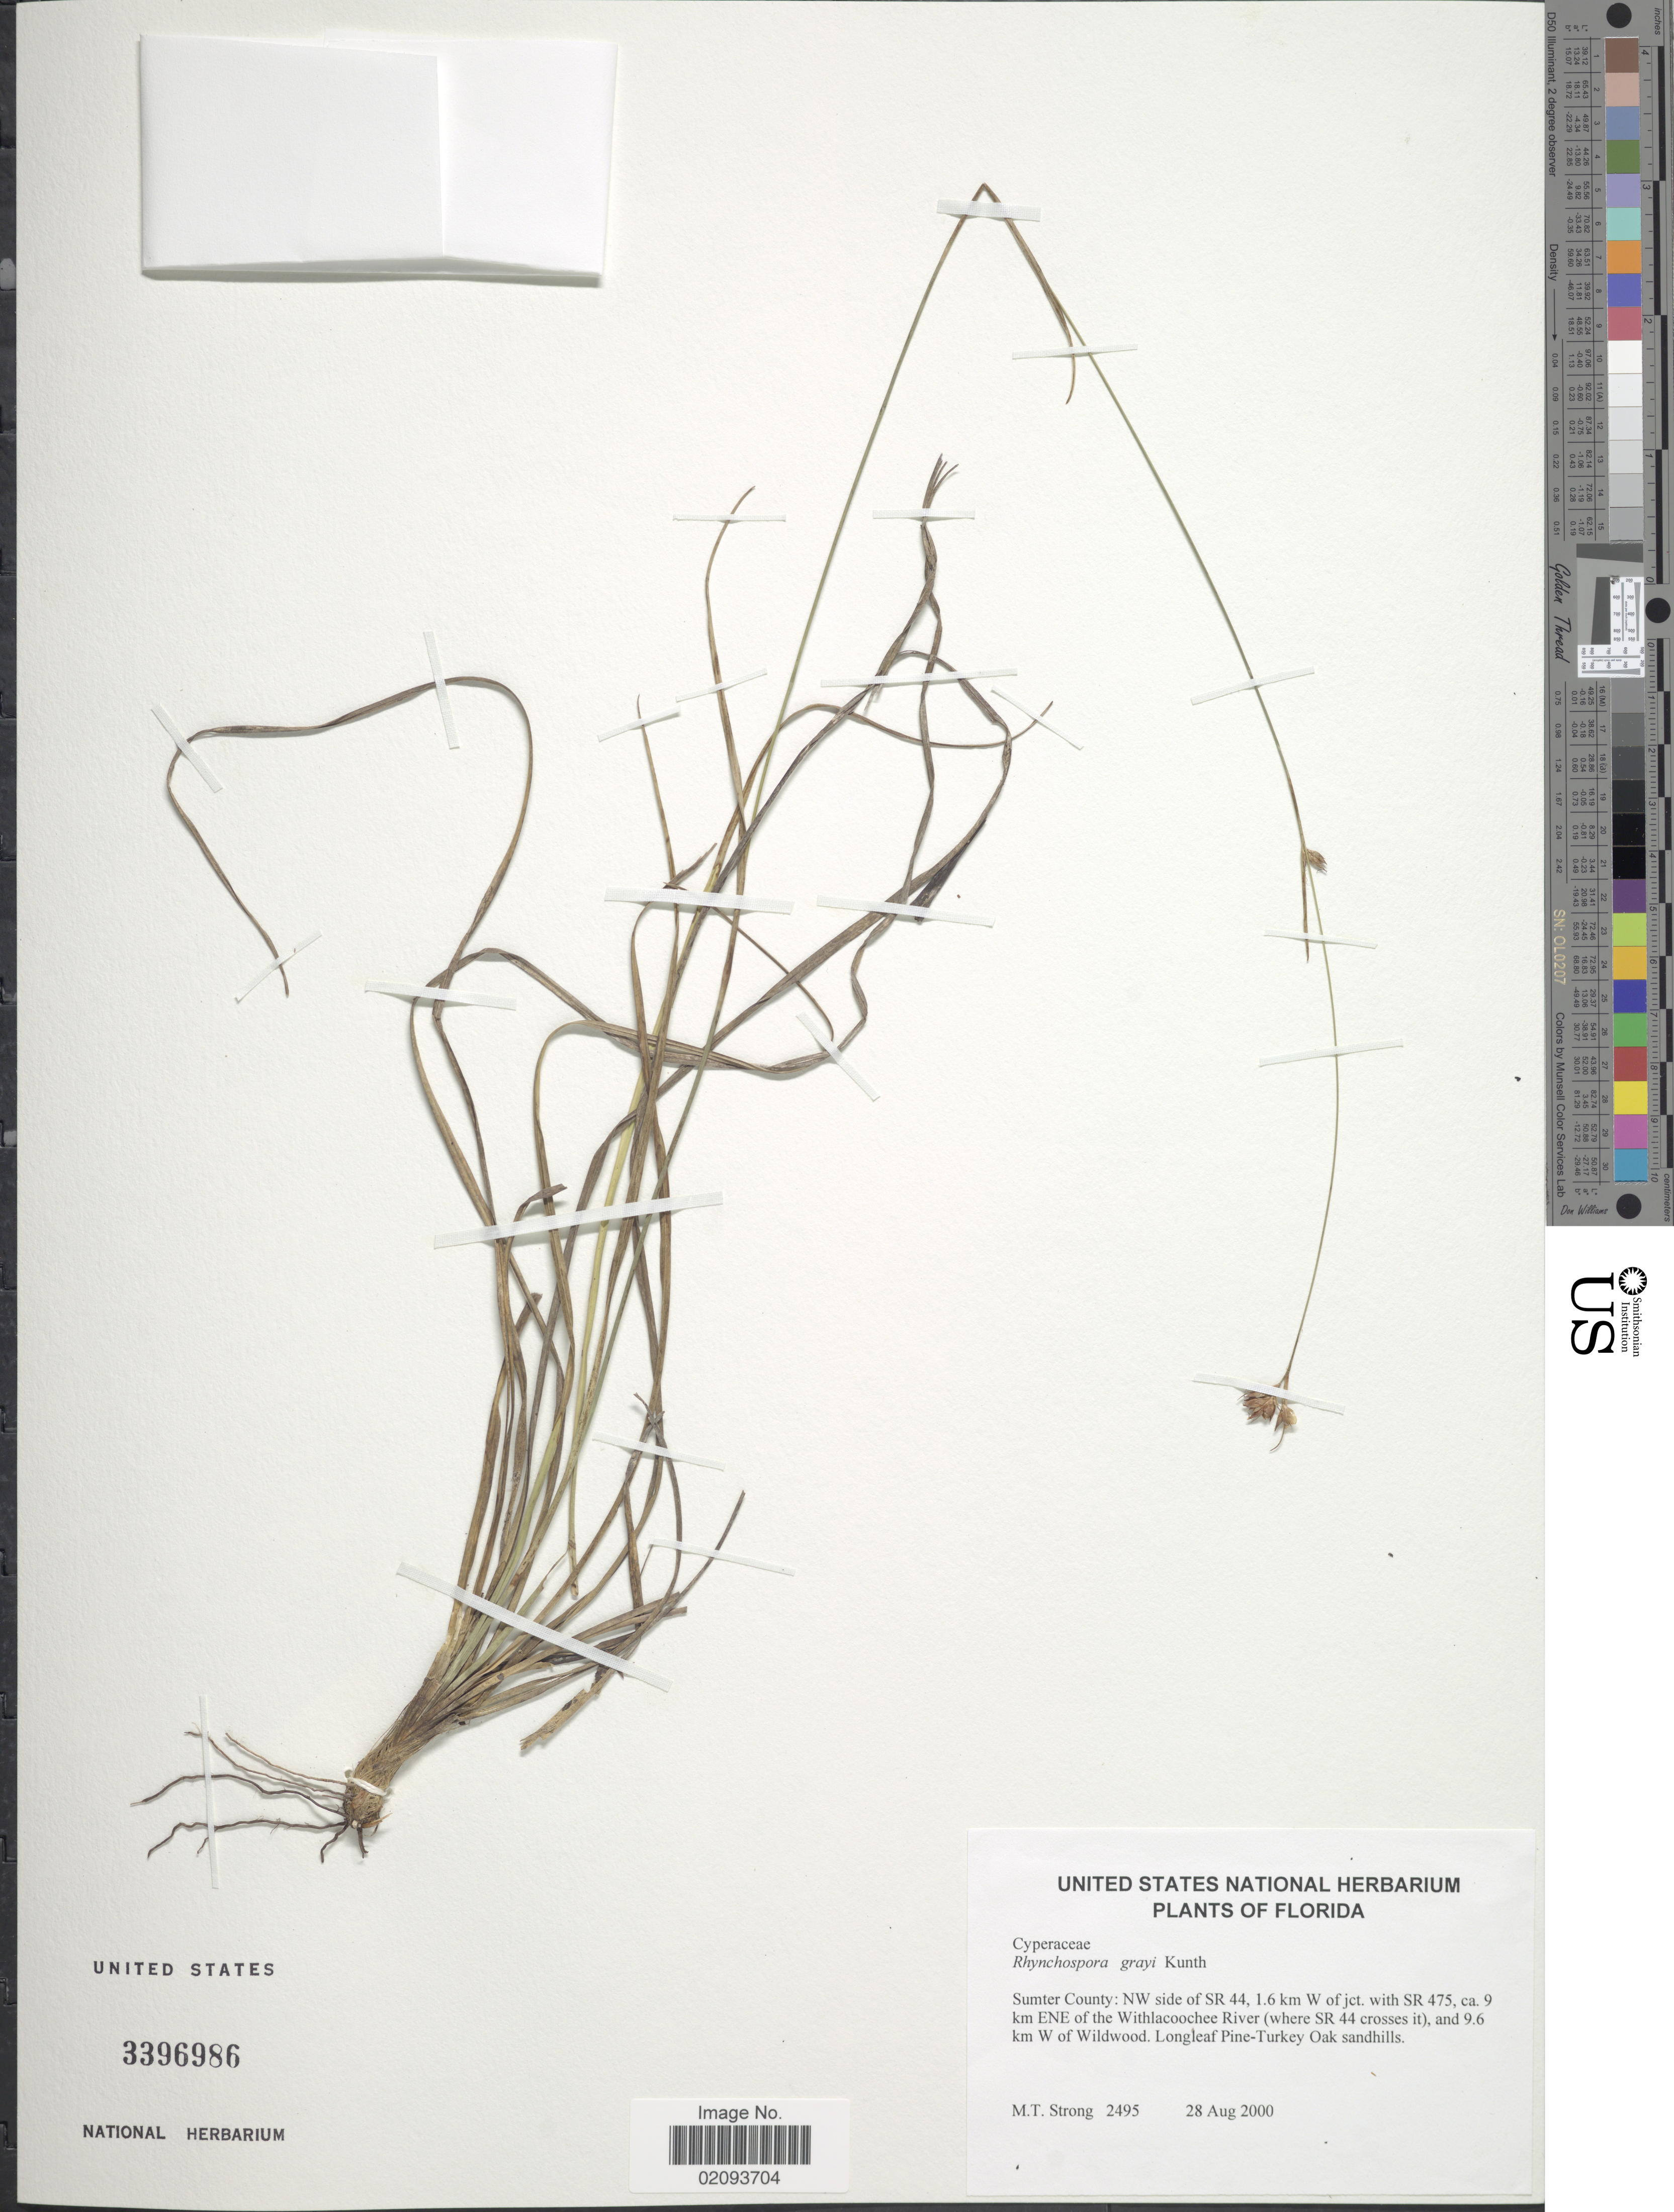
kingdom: Plantae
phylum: Tracheophyta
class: Liliopsida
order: Poales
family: Cyperaceae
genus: Rhynchospora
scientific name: Rhynchospora grayi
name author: Kunth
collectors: M. T. Strong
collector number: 2495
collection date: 2000-08-28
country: United States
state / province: Florida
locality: Sumter County: NW side of SR 44, 1.6 km W of jct. with SR 475, ca. 9 km ENE of the Withlacoochee River (where SR 44 crosses it), and 9.6 km W of Wildwood. Longleaf Pine-Turkey Oak sandhills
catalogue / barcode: US 3396986